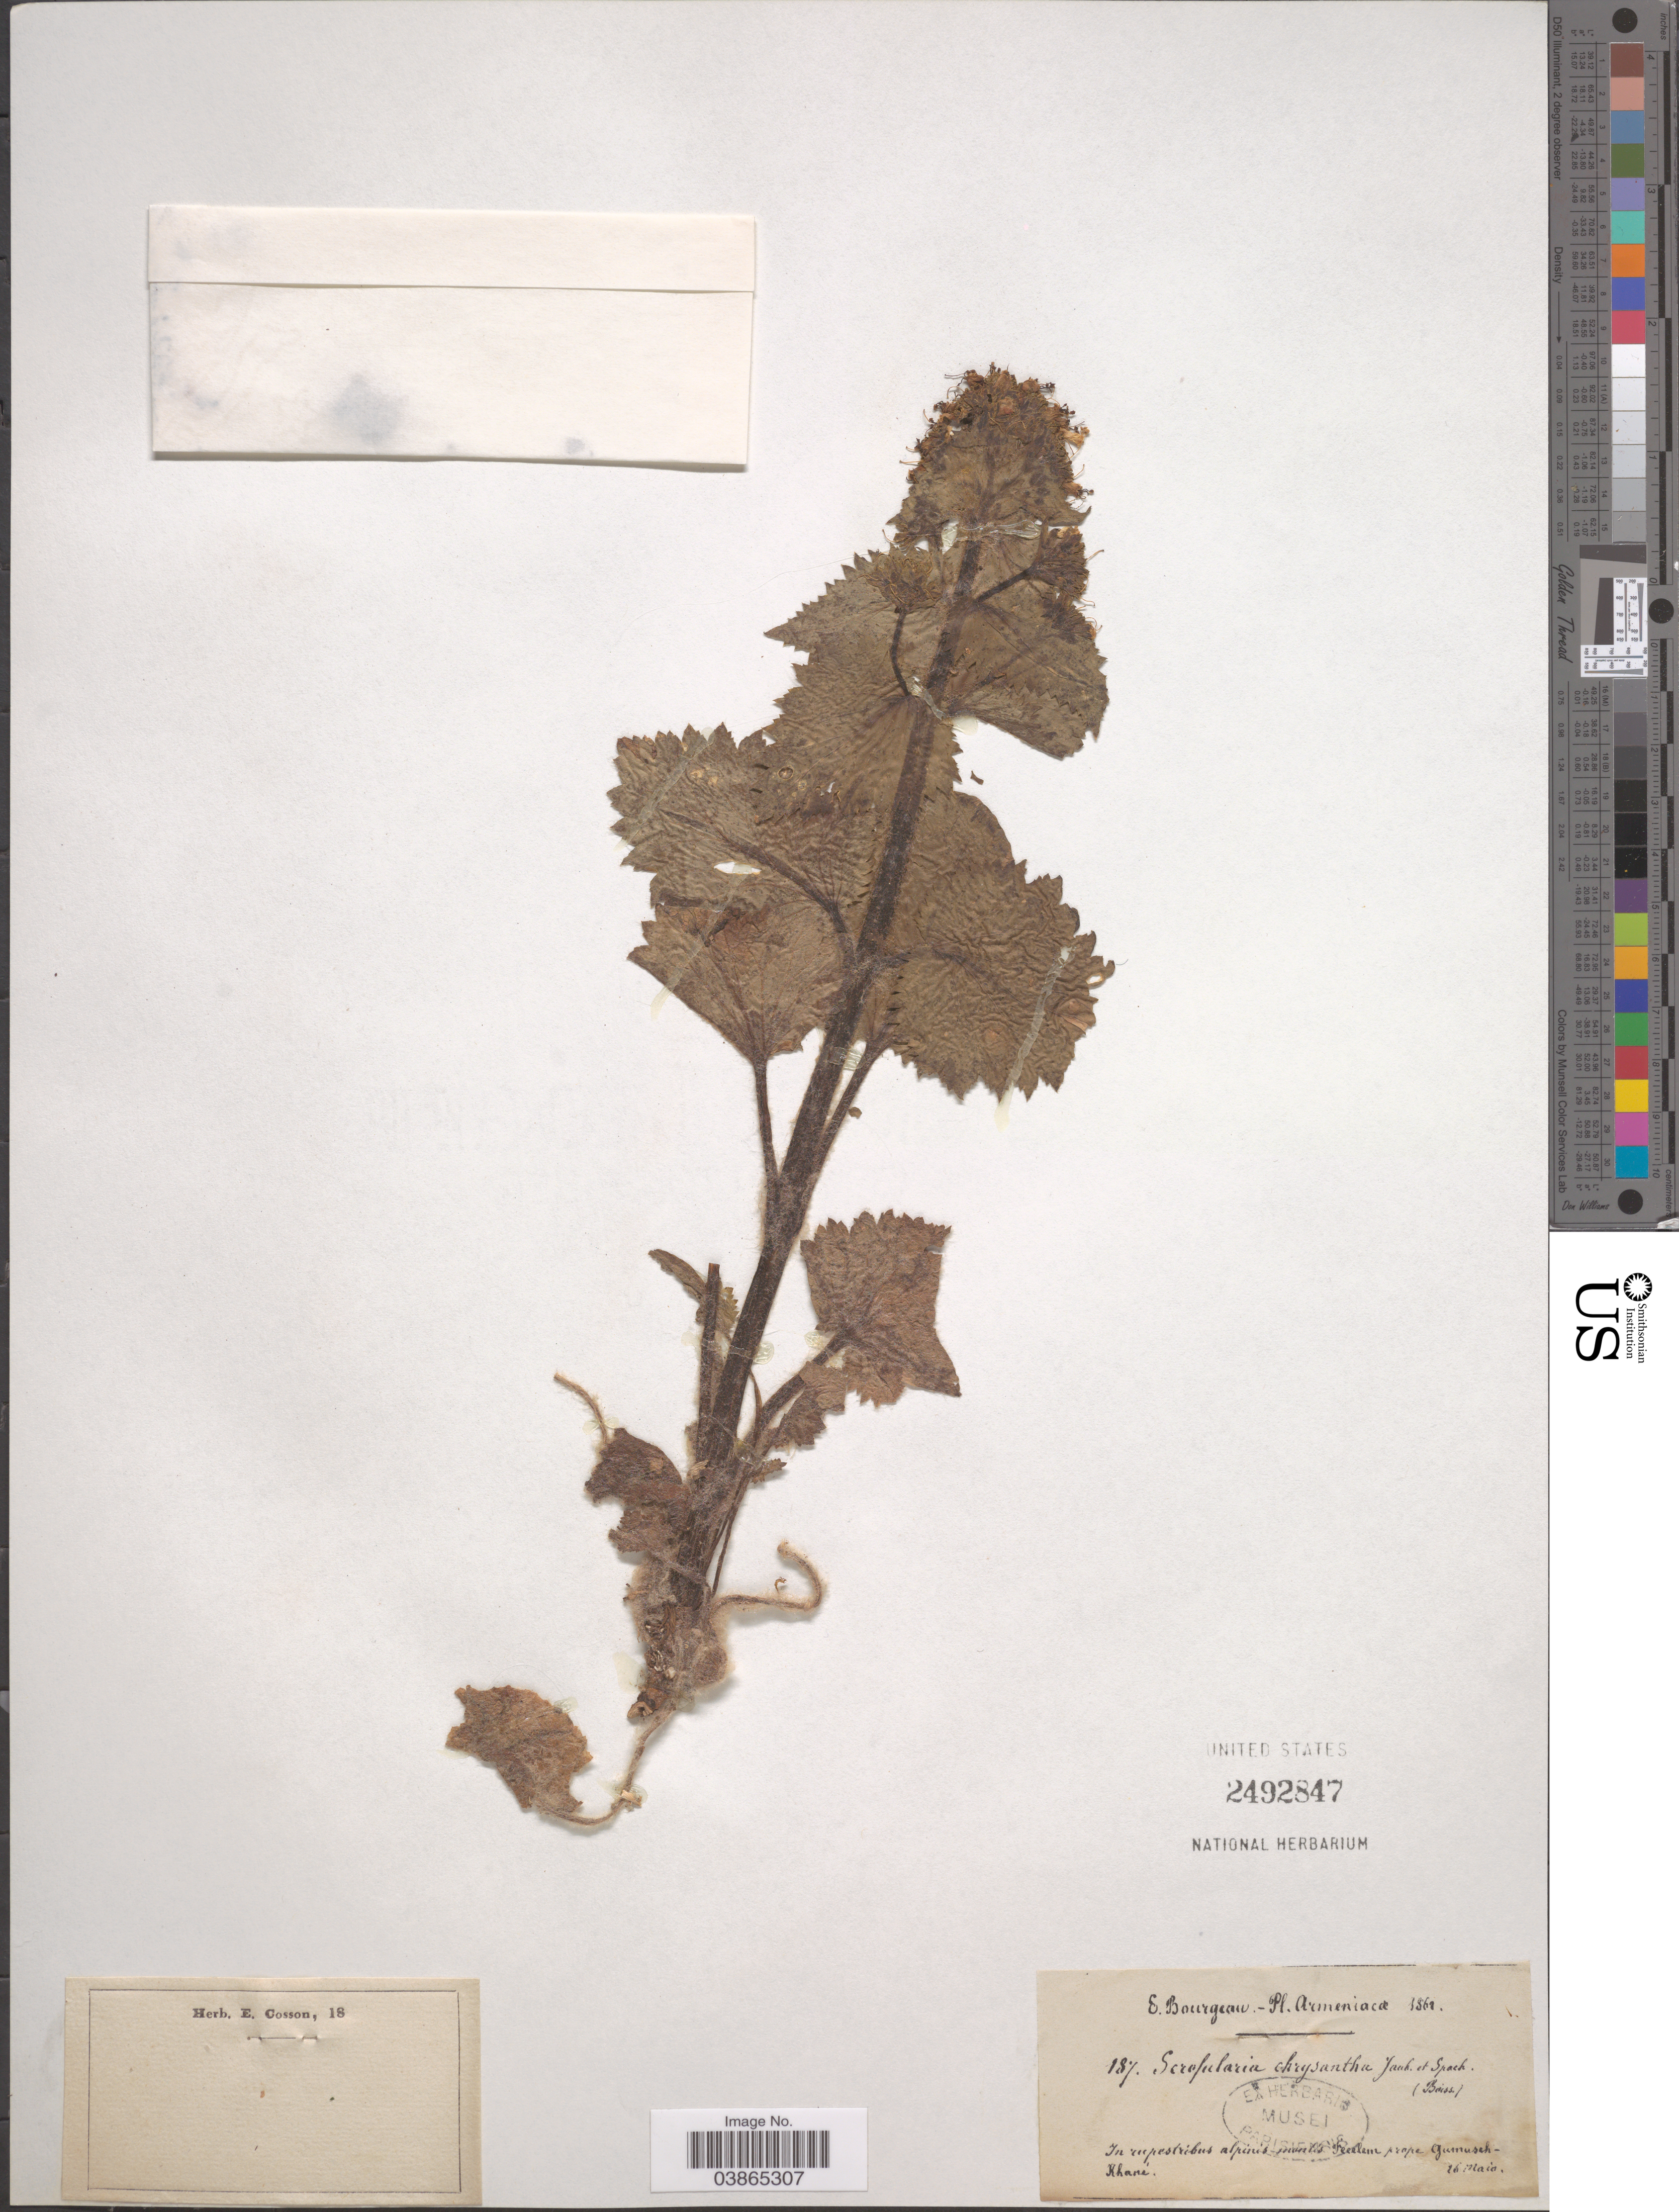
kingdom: Plantae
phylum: Tracheophyta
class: Magnoliopsida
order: Lamiales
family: Scrophulariaceae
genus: Scrophularia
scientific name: Scrophularia chrysantha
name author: Jaub. & Spach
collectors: E. Bourgeau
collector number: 187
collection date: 1861-05-16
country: Armenia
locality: In rupestribus alpines montis Feerlem prope Gumusch-Khané.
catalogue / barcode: US 2492847